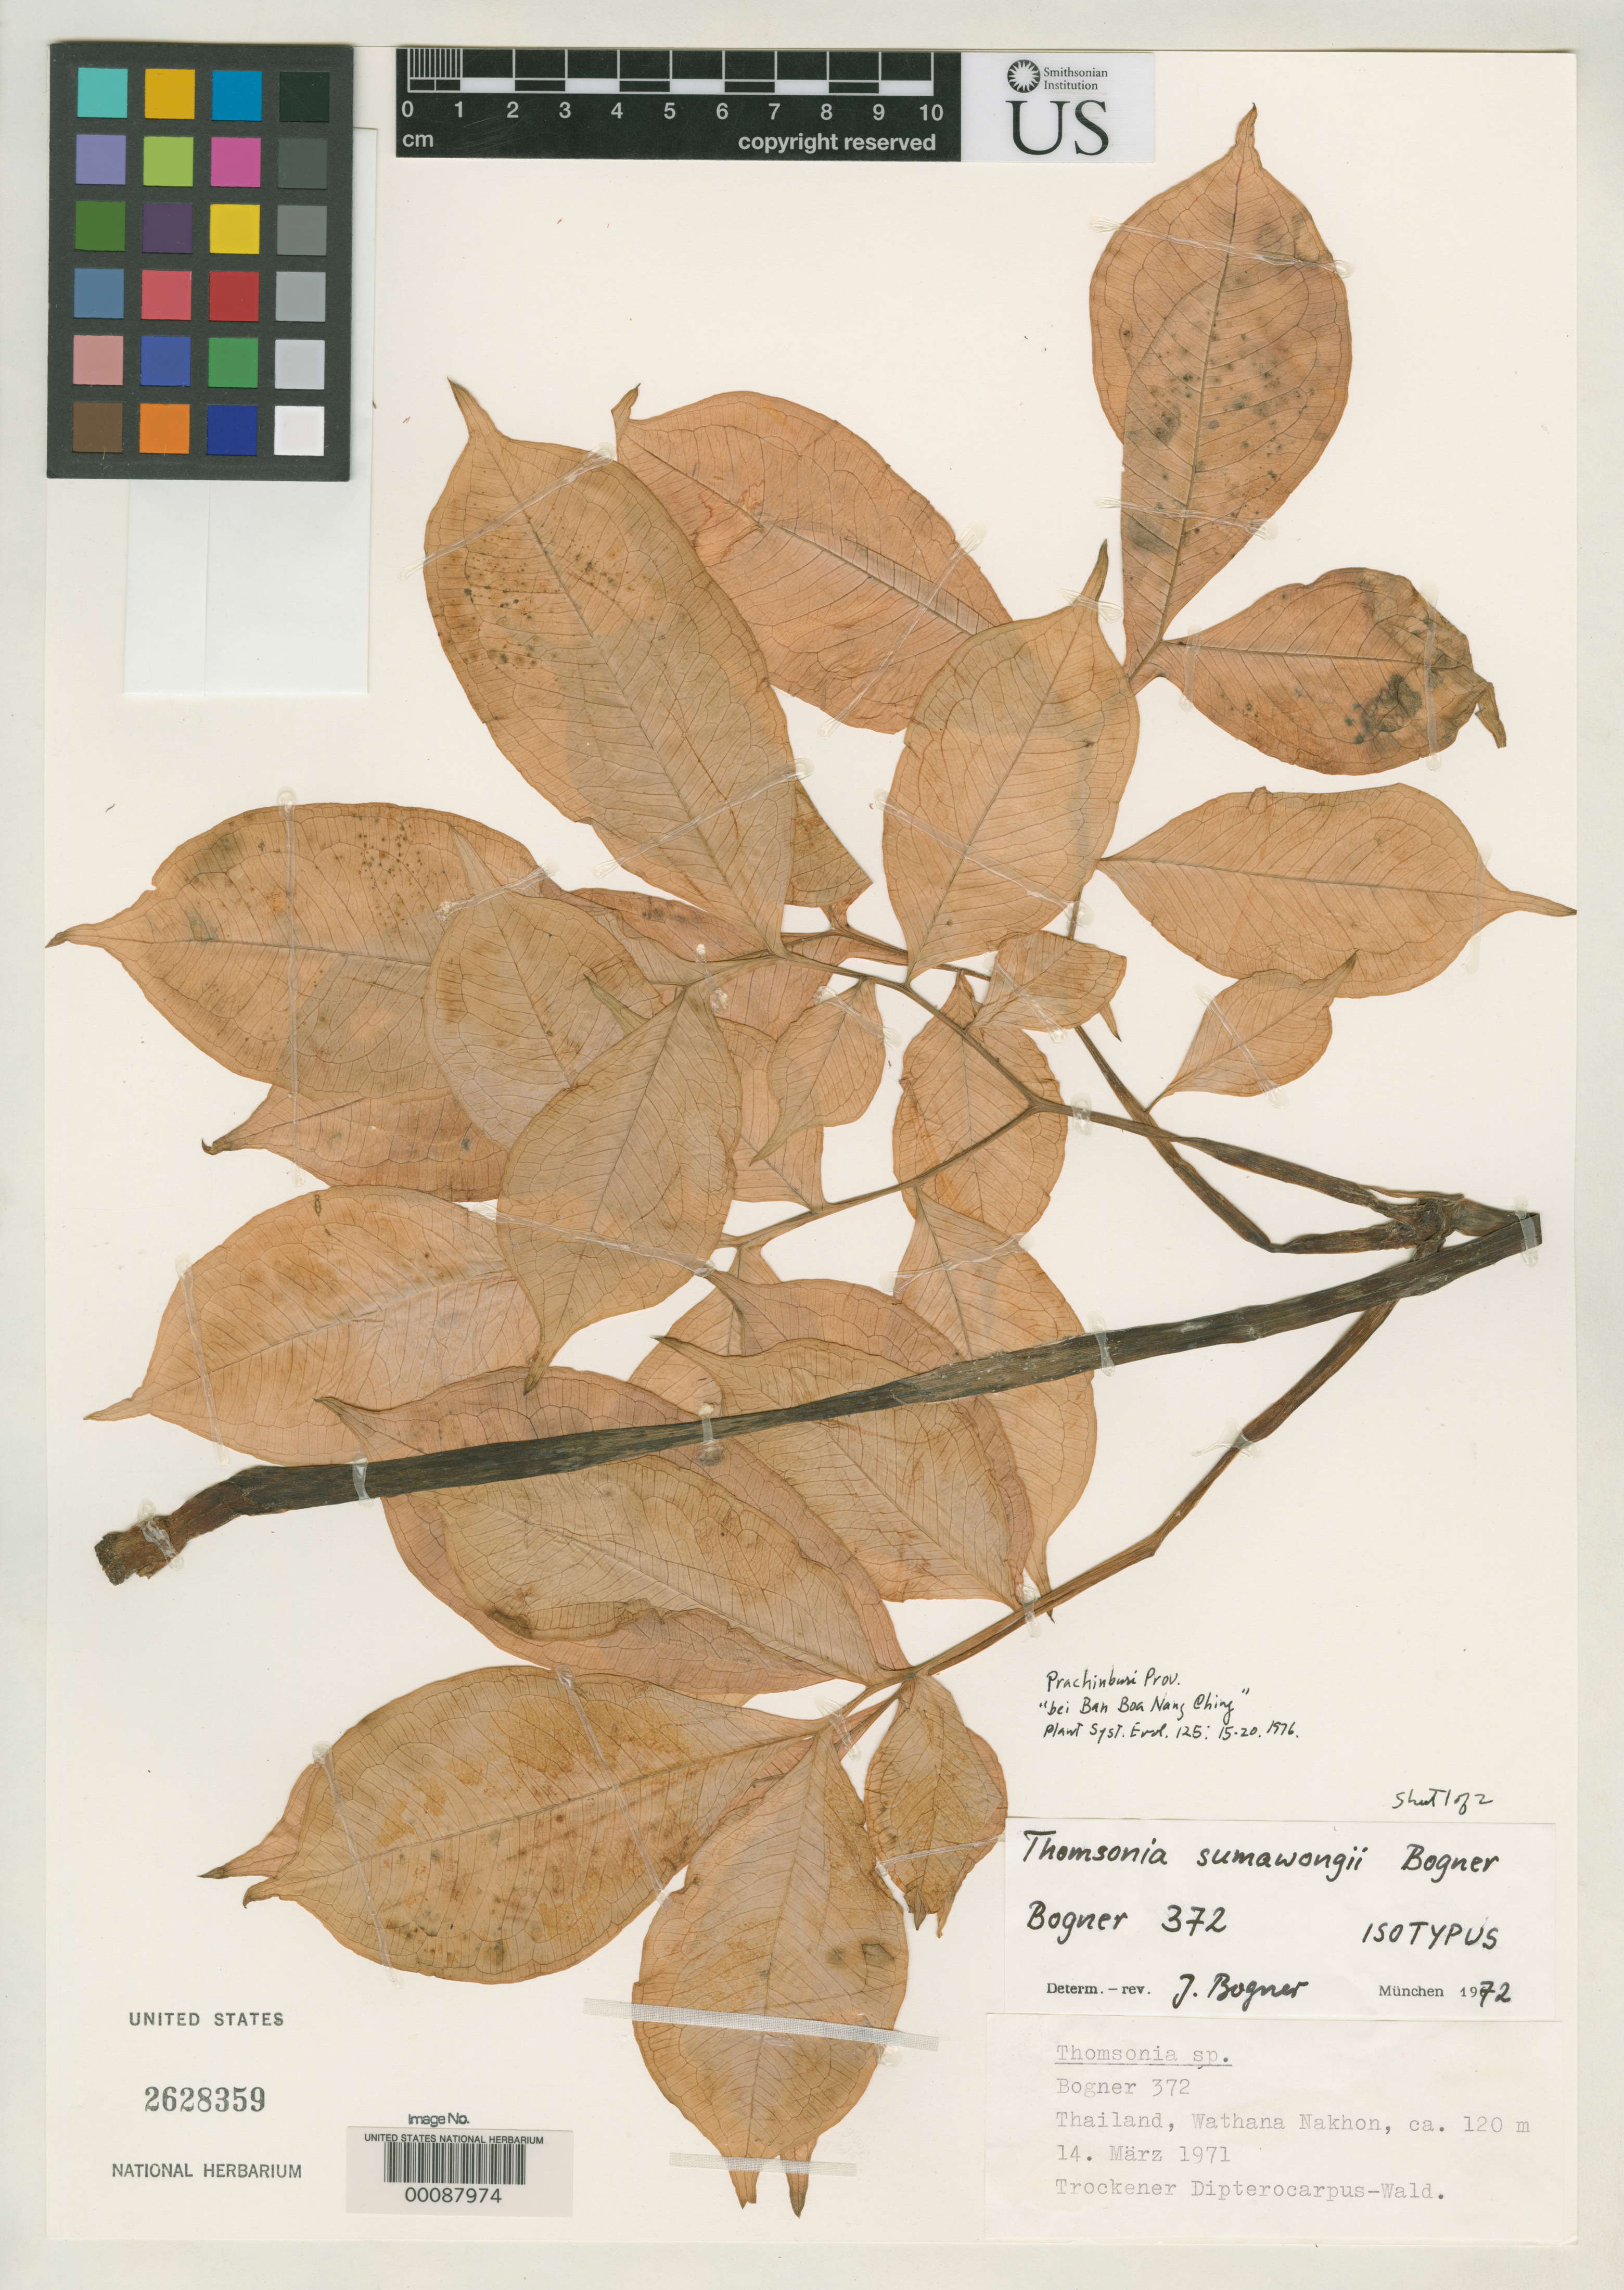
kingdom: Plantae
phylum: Tracheophyta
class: Liliopsida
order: Alismatales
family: Araceae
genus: Thomsonia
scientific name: Thomsonia sumawongii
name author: Bogner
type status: Isotype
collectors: J. Bogner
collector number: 372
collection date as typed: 14 Mar 1971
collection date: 1971-03-14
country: Thailand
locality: Prachinburi Prov., Wathana Nakhon near Ban Boa Nang Ching.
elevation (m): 120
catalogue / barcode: US 2628359